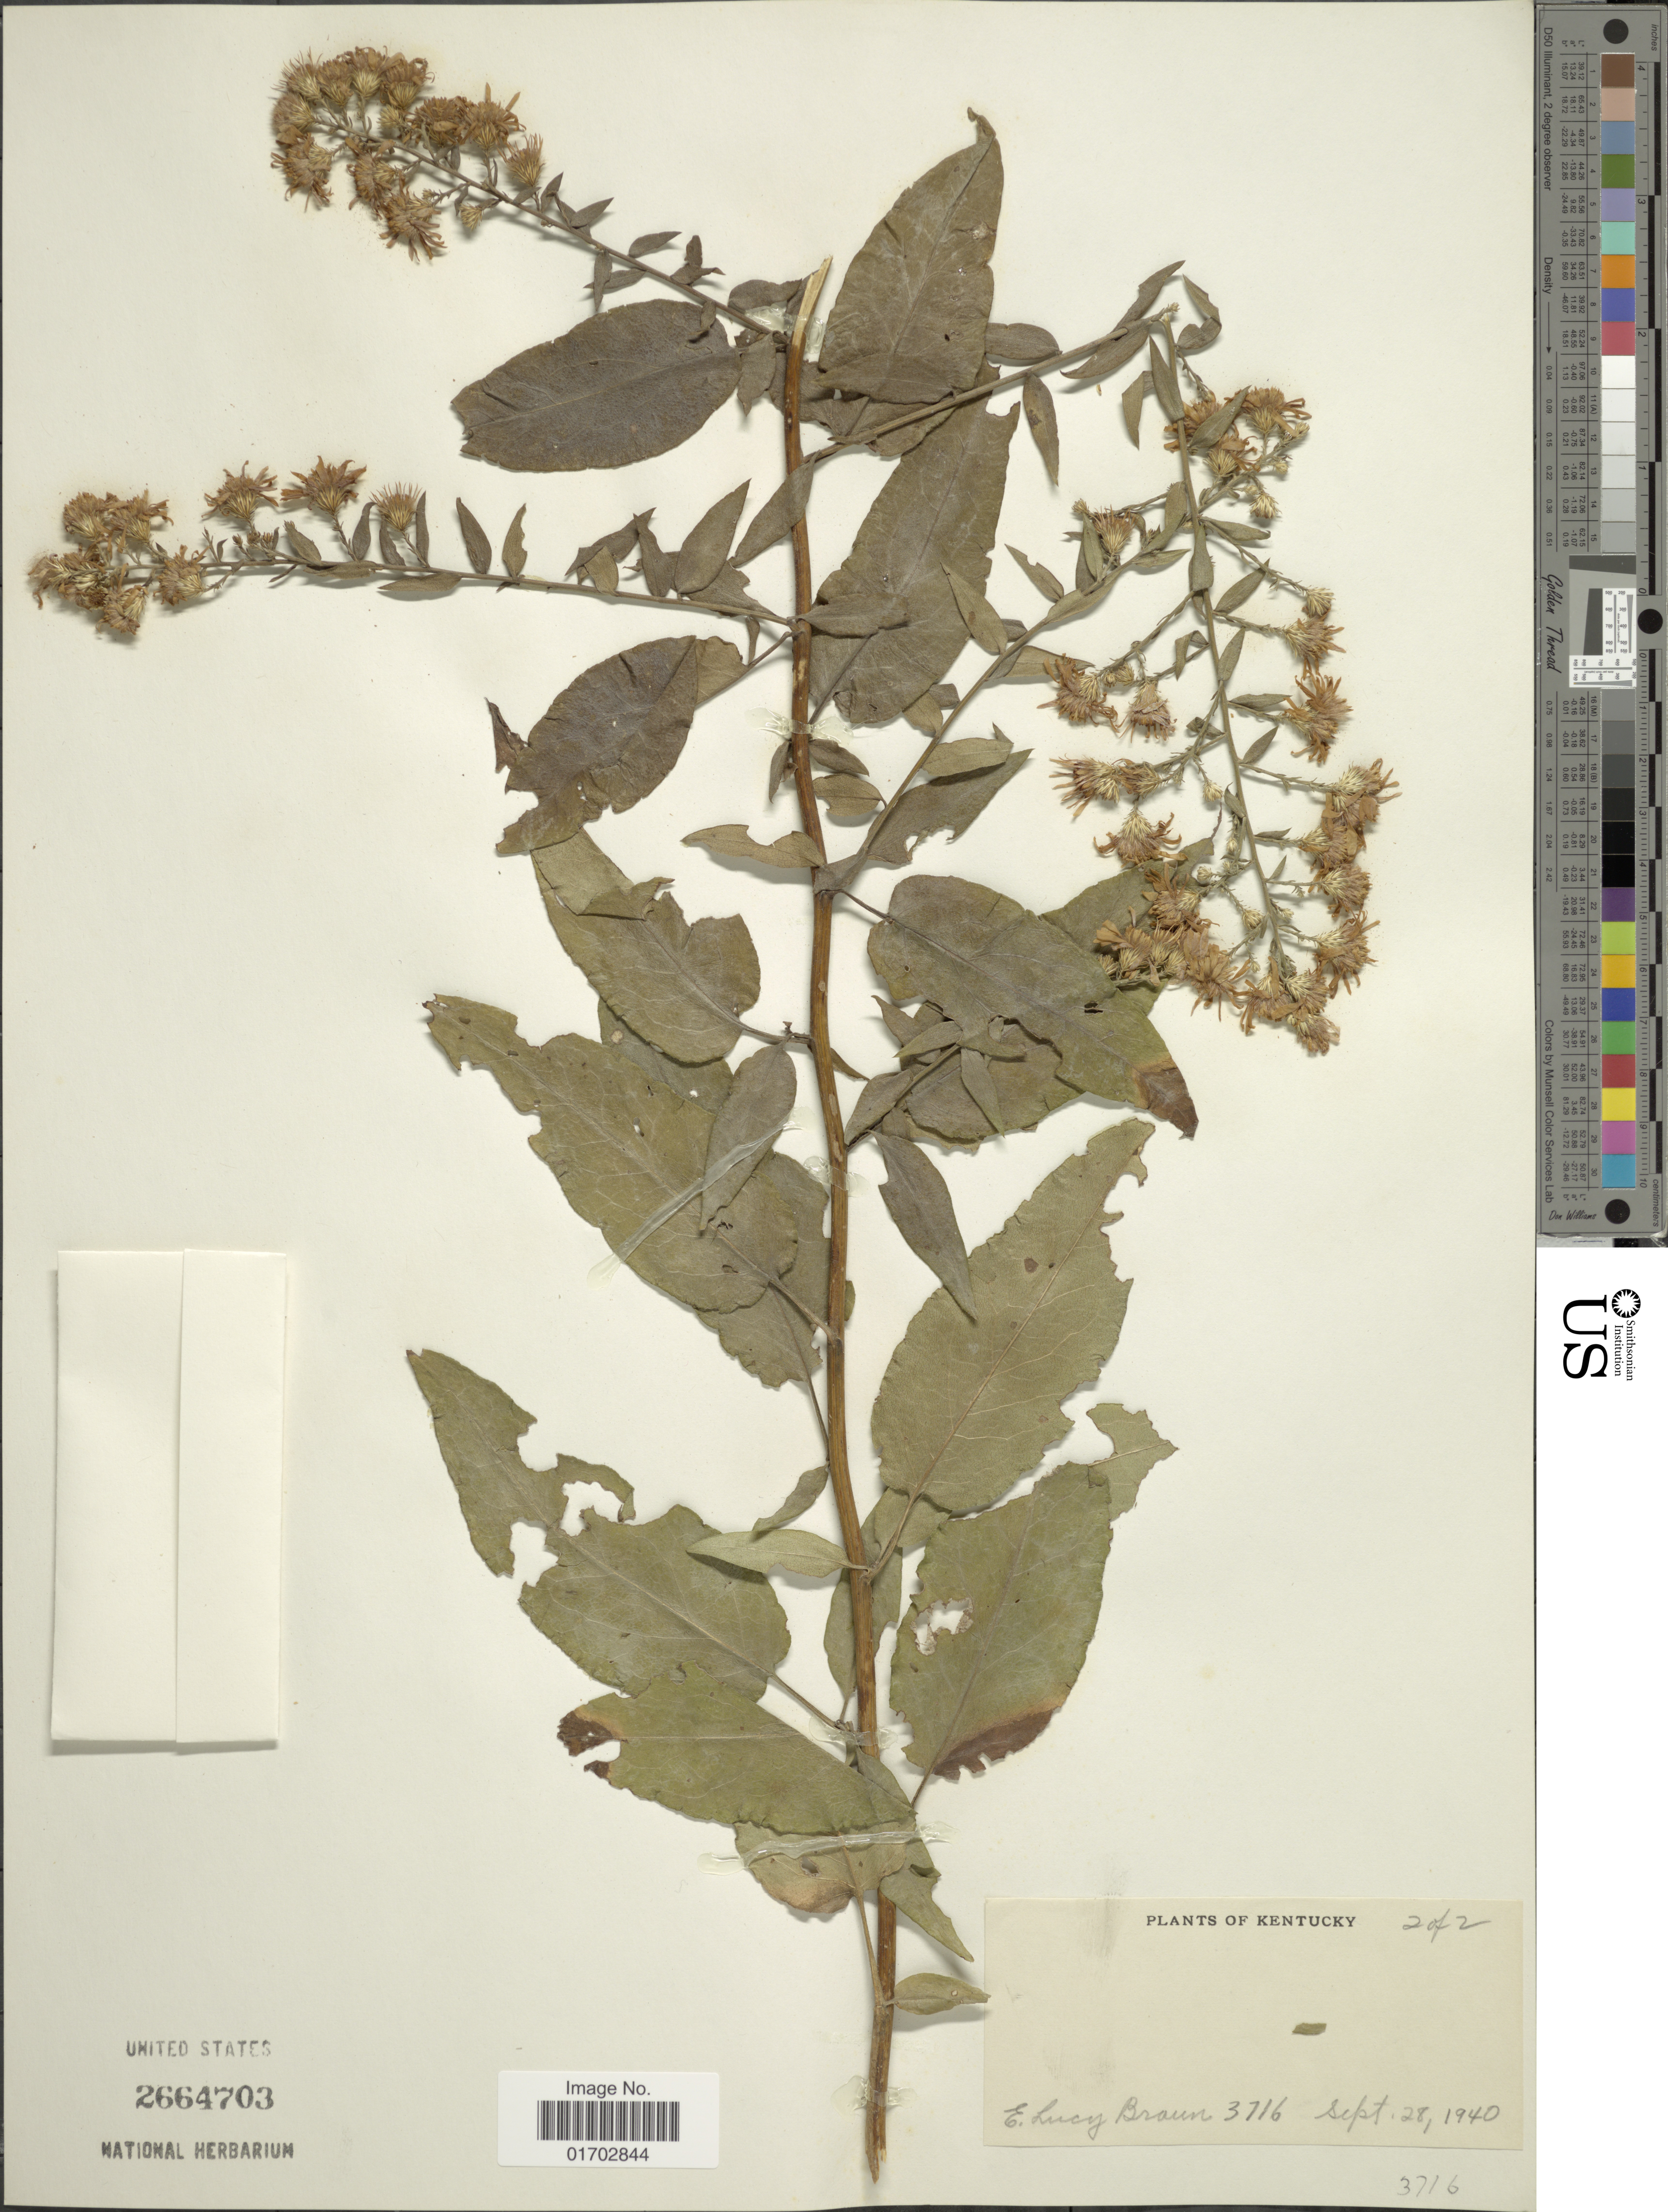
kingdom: Plantae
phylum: Tracheophyta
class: Magnoliopsida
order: Asterales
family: Asteraceae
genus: Symphyotrichum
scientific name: Symphyotrichum sagittifolium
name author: (Wedem. ex Willd.) G.L. Nesom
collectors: E. L. Braun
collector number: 3716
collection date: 1940-09-28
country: United States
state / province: Kentucky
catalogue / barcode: US 2664703